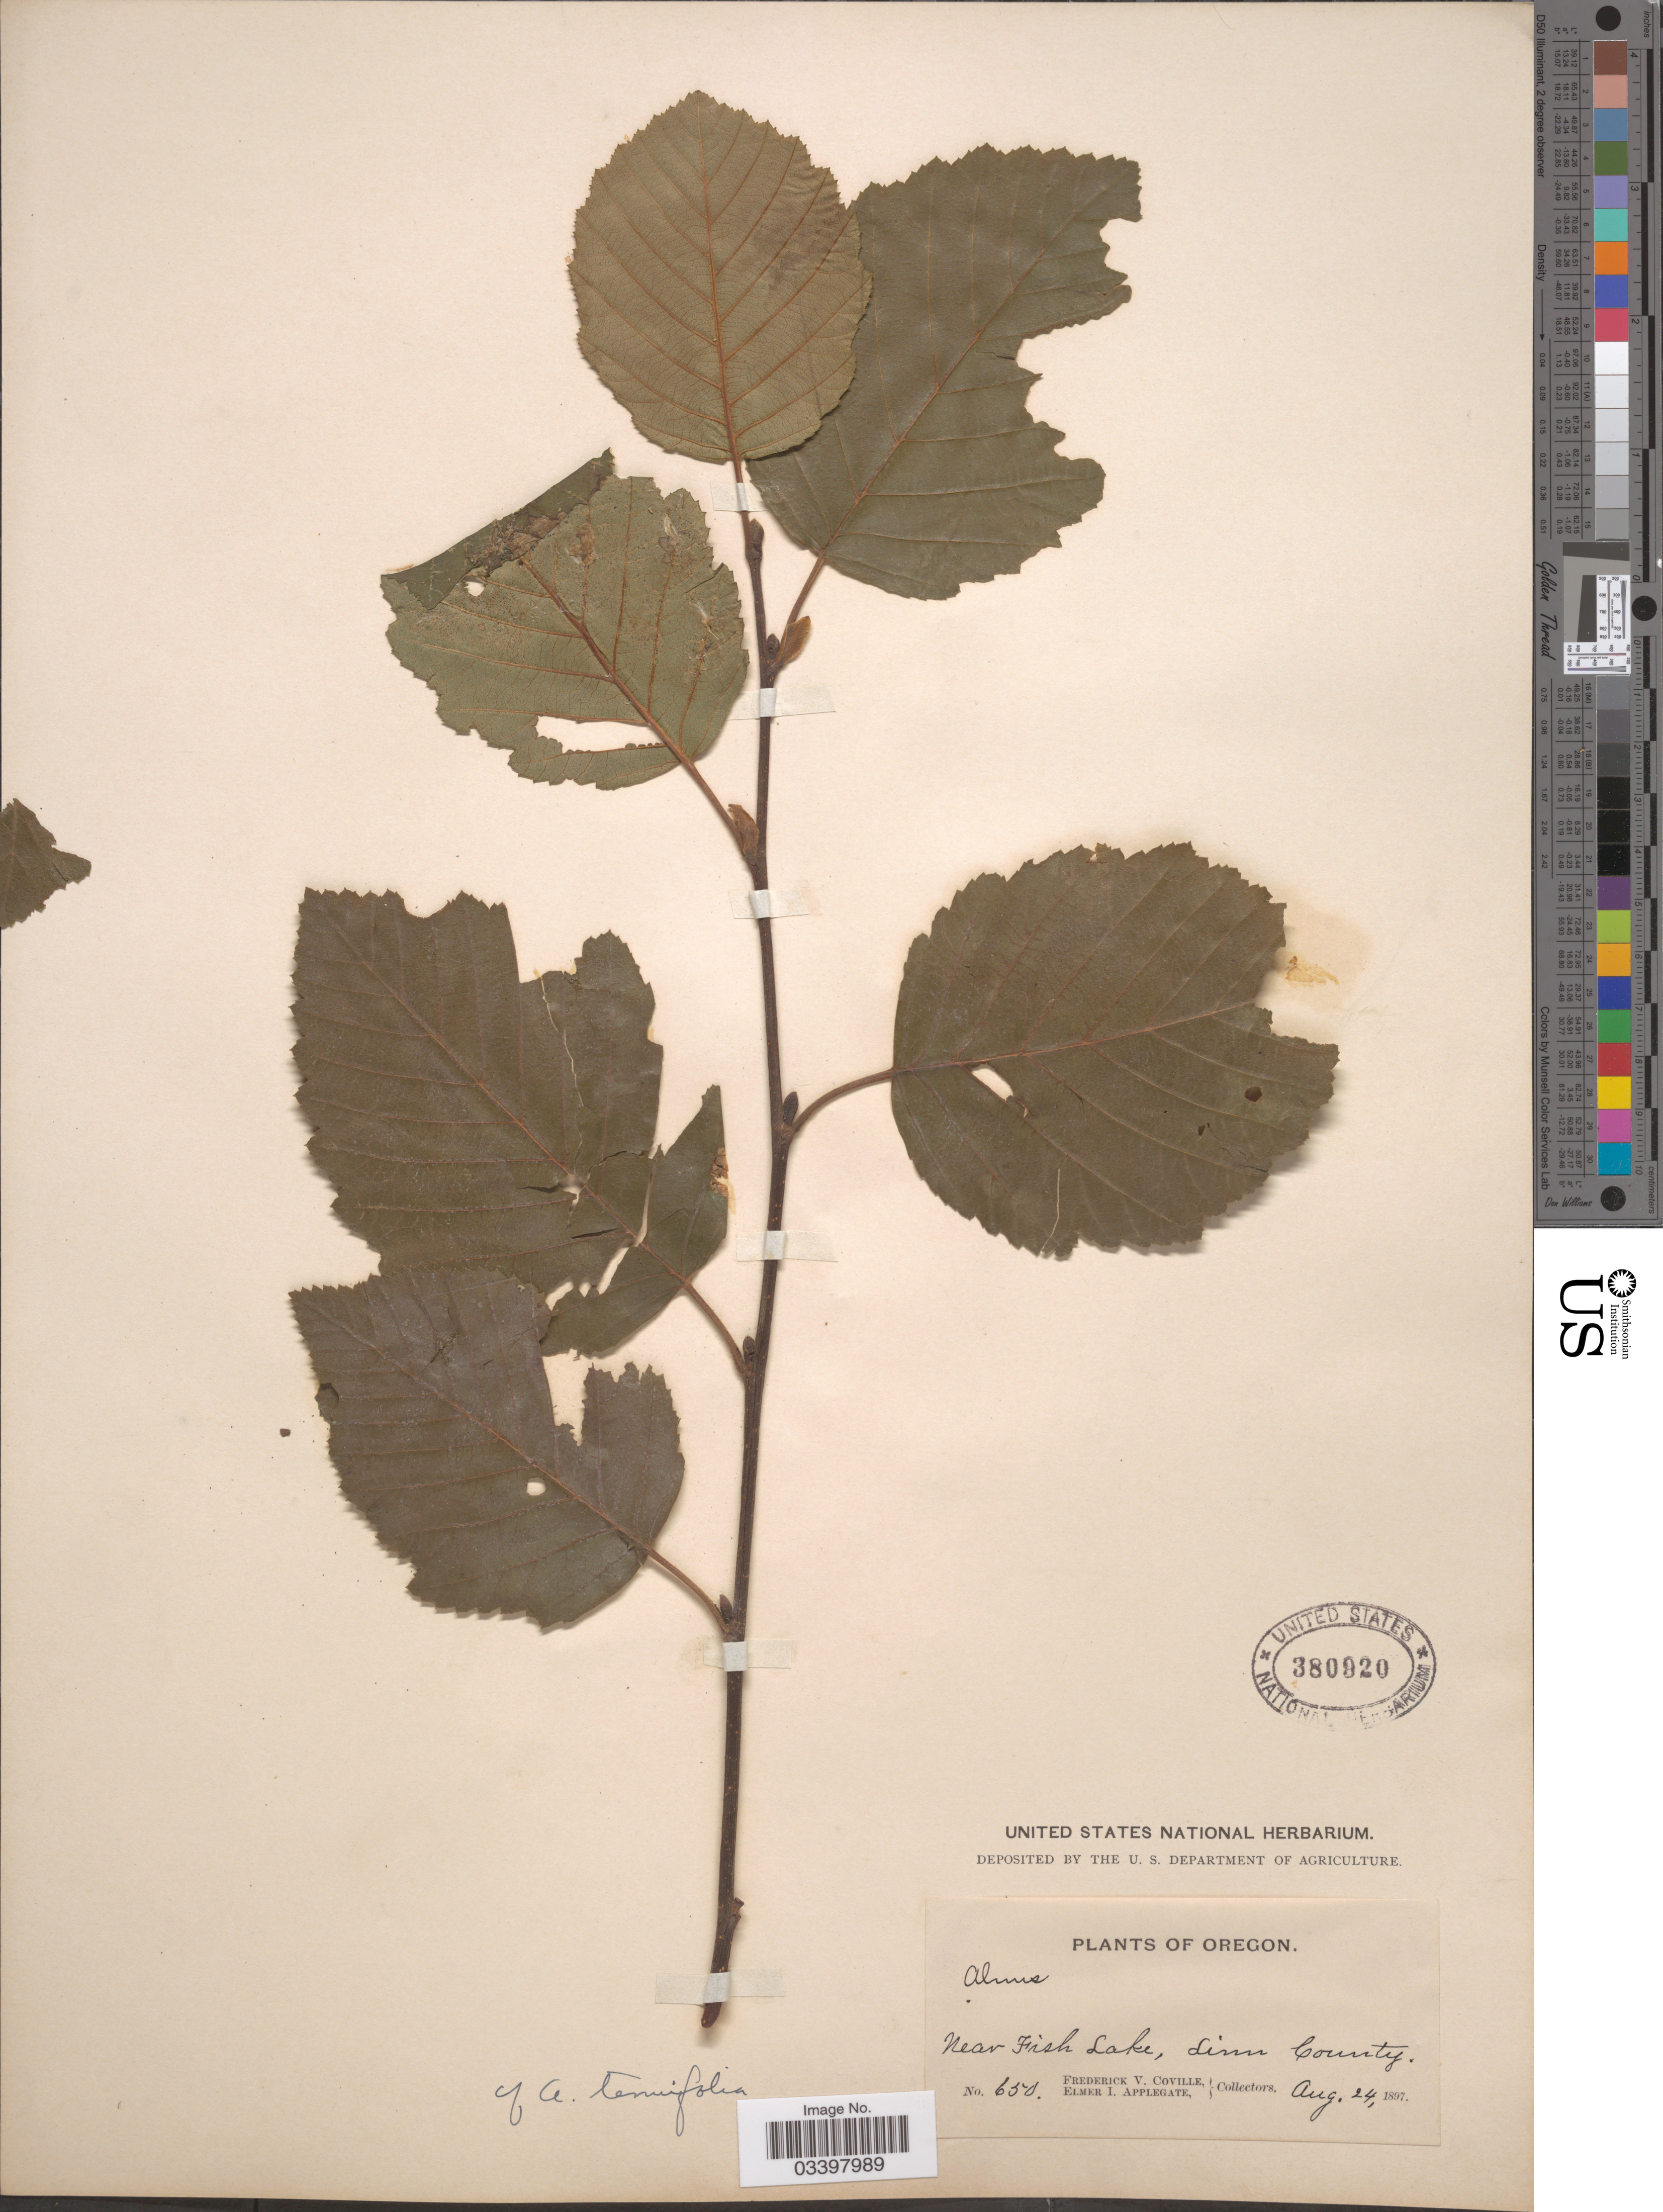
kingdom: Plantae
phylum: Tracheophyta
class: Magnoliopsida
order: Fagales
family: Betulaceae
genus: Alnus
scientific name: Alnus incana subsp. tenuifolia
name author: (Nutt.) Breitung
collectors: F. V. Coville & E. I. Applegate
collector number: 650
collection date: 1897-08-24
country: United States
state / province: Oregon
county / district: Linn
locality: Near Fish Lake, Linn County.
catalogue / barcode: US 380920